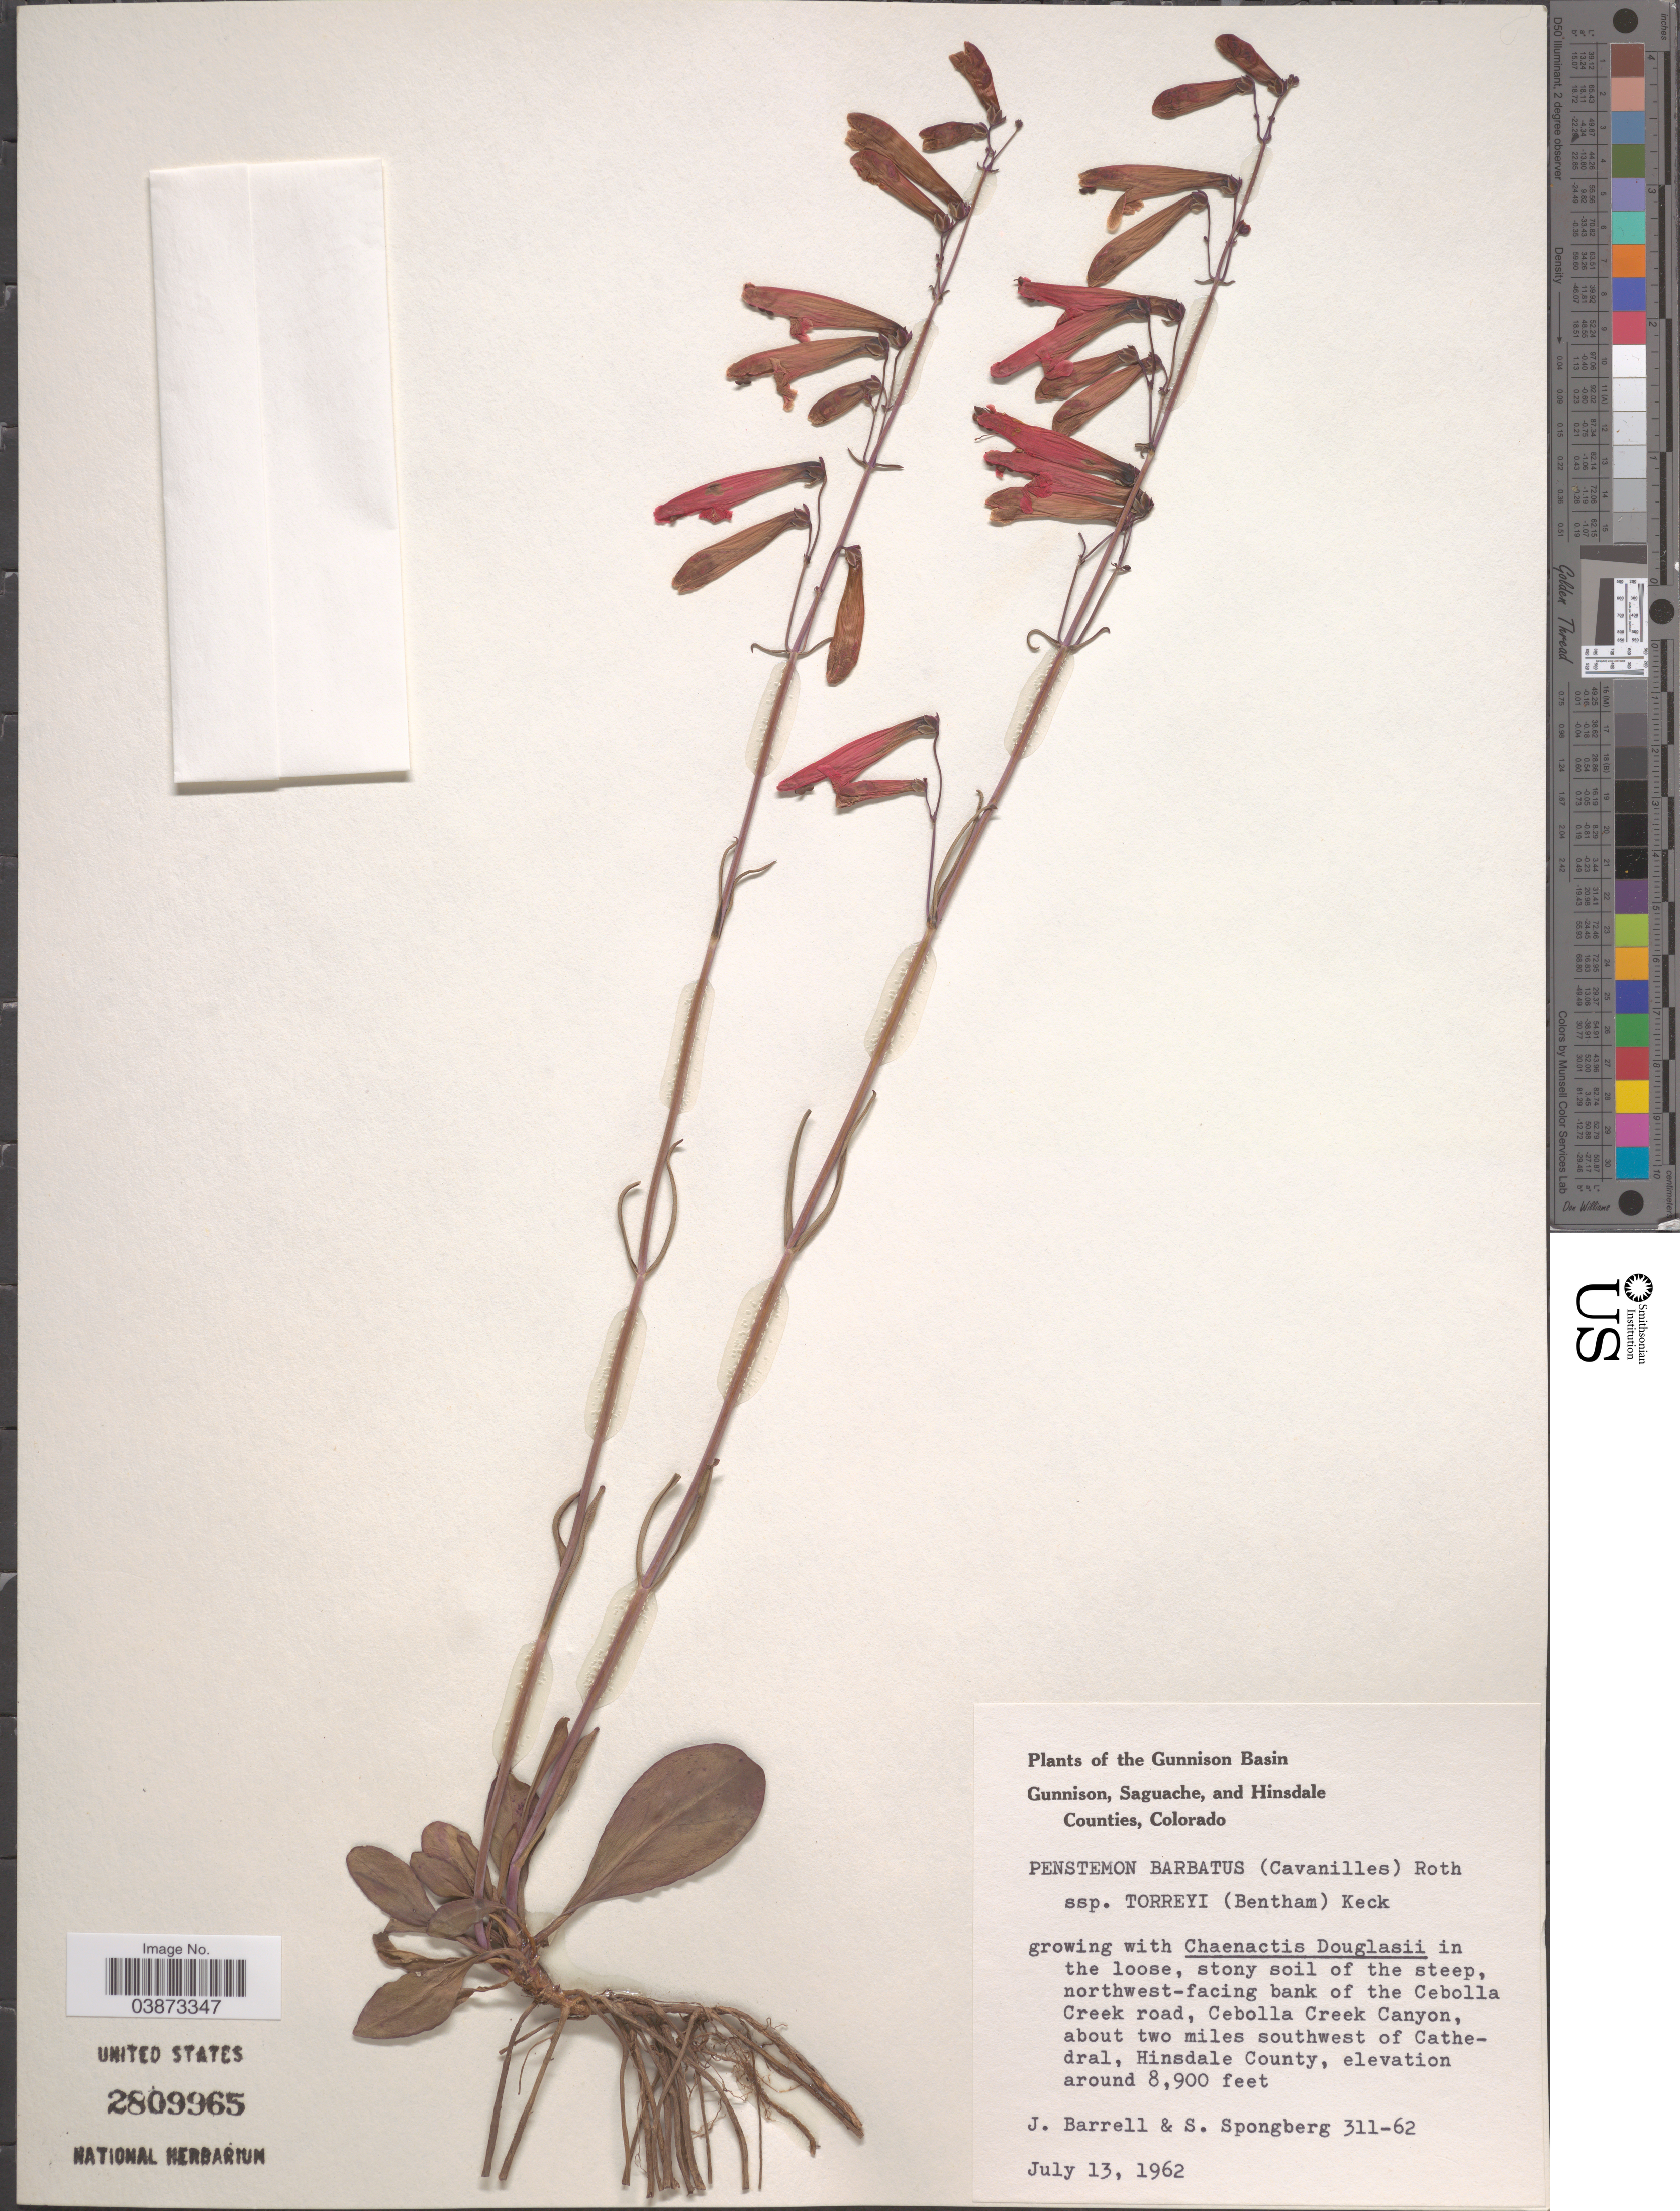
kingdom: Plantae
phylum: Tracheophyta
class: Magnoliopsida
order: Lamiales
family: Plantaginaceae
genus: Penstemon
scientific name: Penstemon barbatus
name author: (Cav.) Roth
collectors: J. Barrell & S. A.Spongberg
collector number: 311-62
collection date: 1962-07-13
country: United States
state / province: Colorado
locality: The Gunnison Basin. Northwest-facing bank of the Cebolla Creek road, Cebolla Creek Canyon, about two miles southwest of Cathedral, Hinsdale County.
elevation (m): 2713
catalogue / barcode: US 2809965